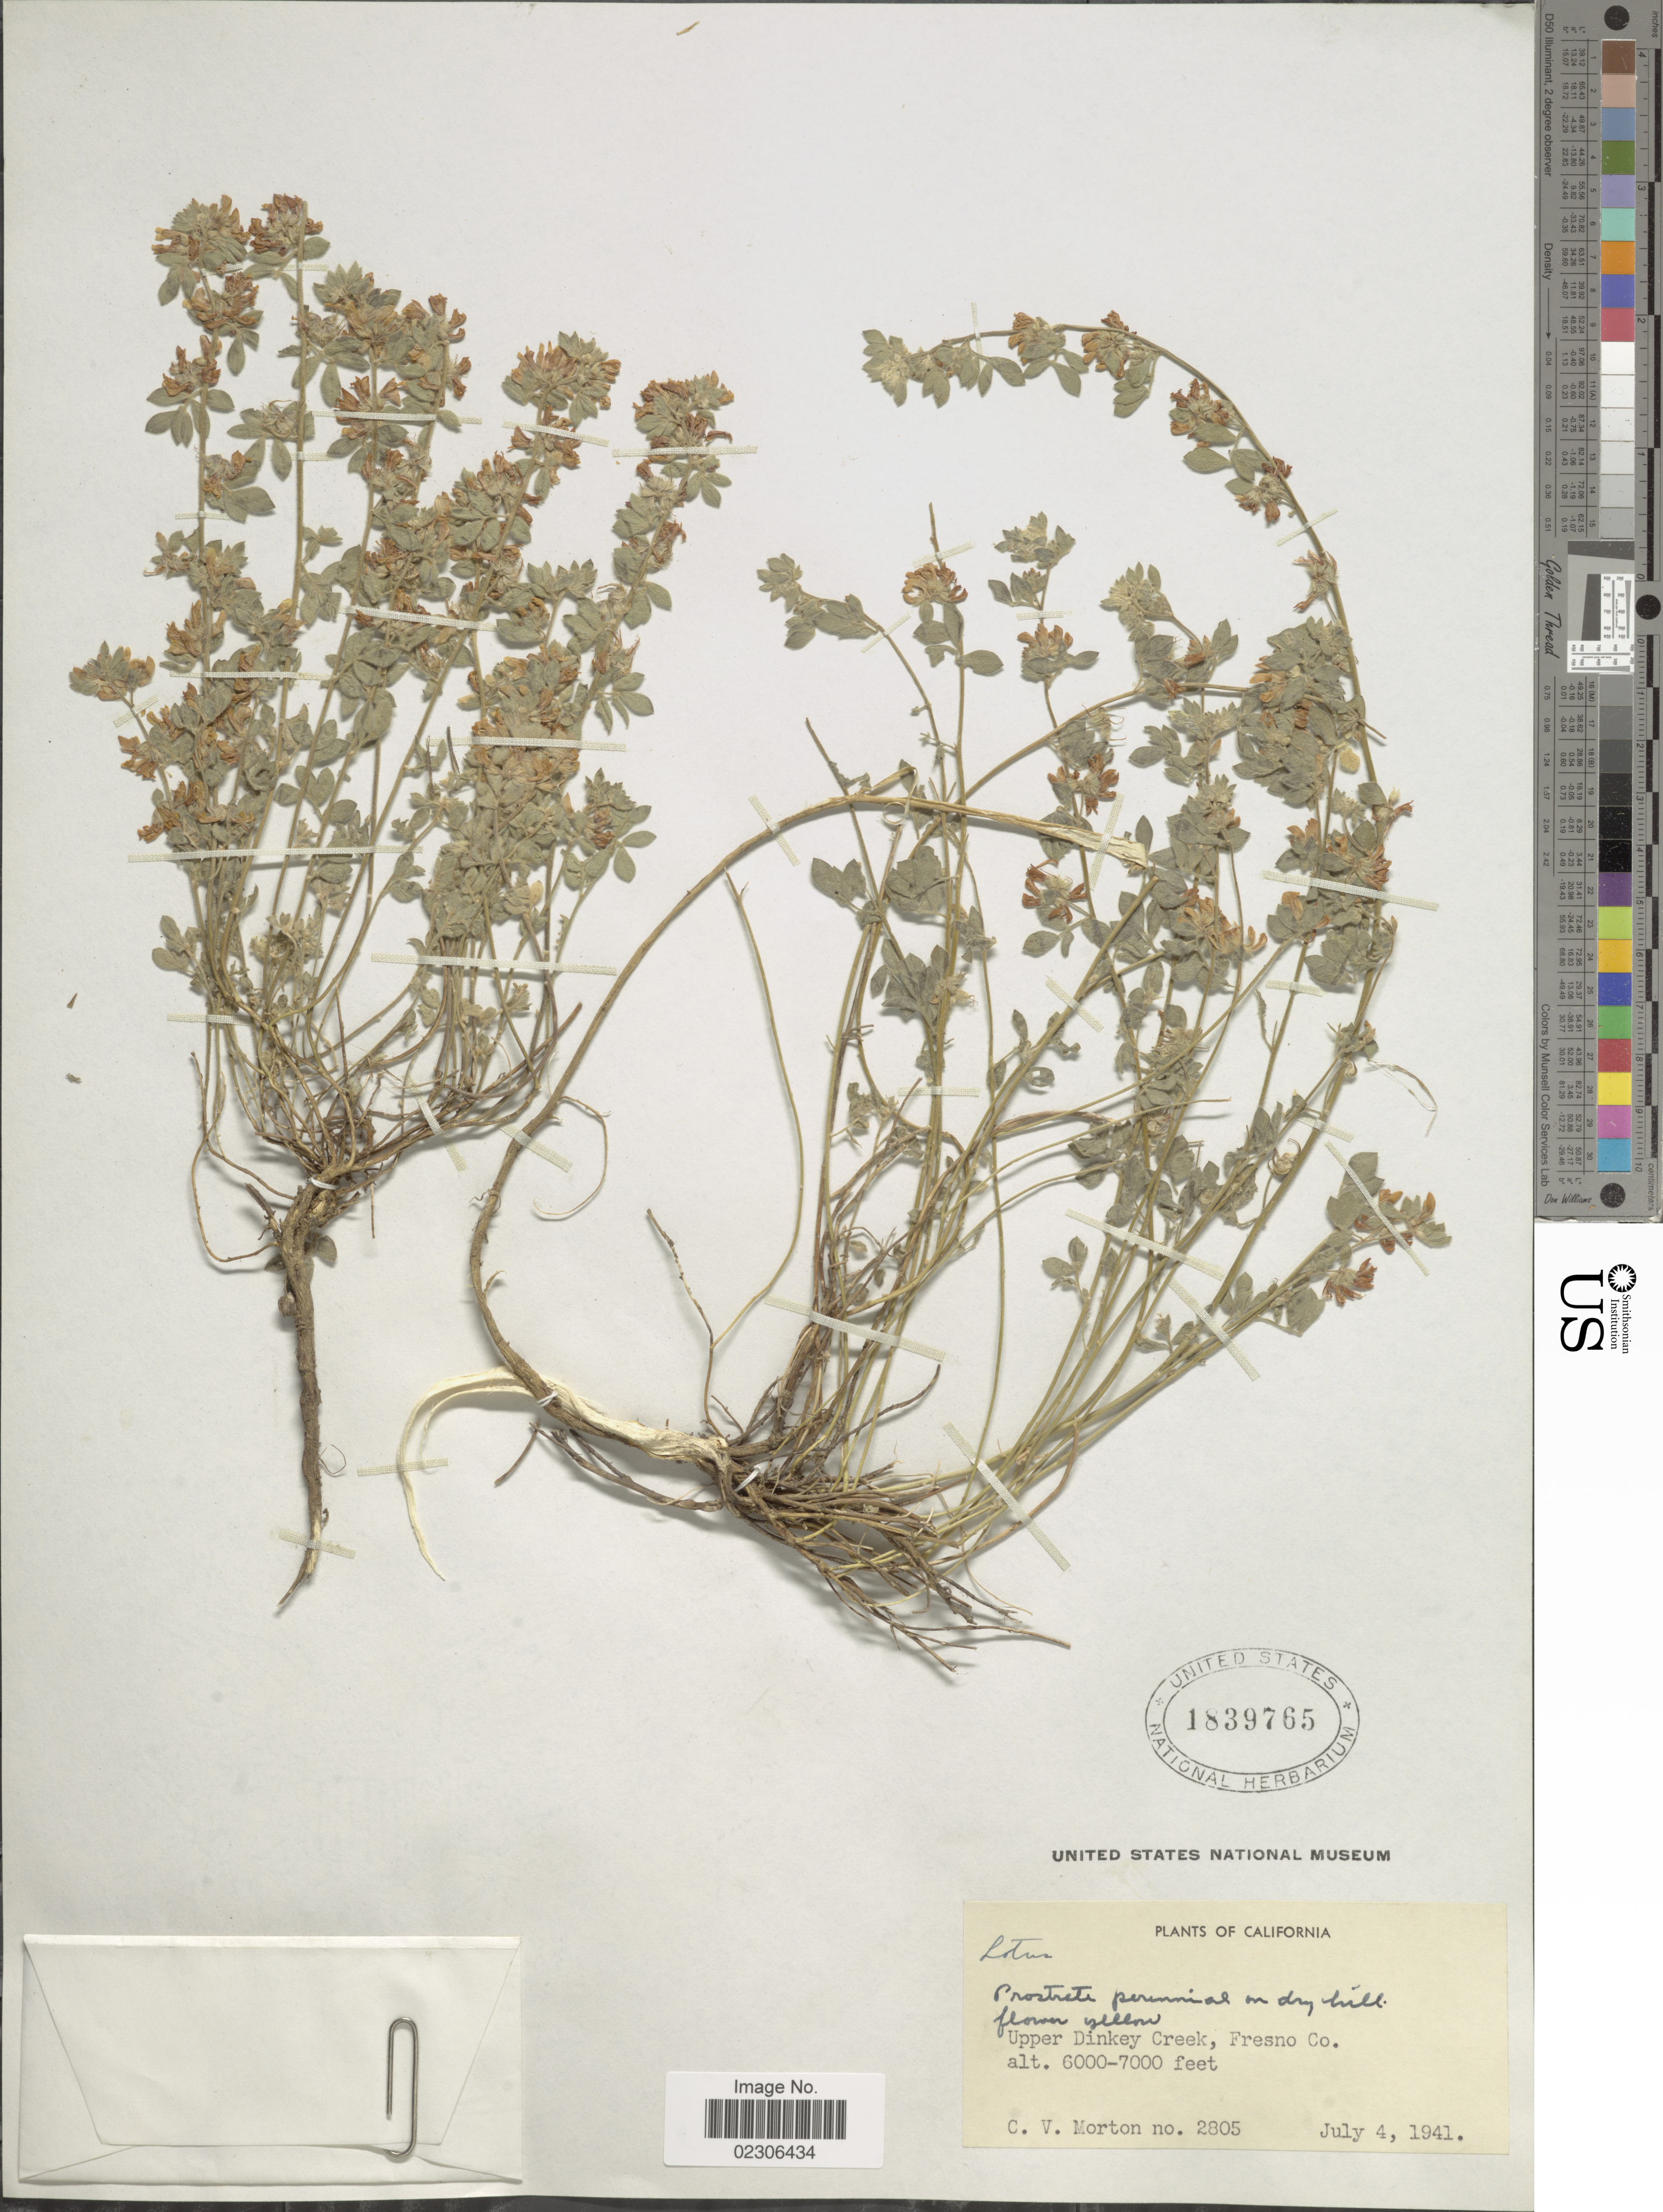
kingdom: Plantae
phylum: Tracheophyta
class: Magnoliopsida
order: Fabales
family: Fabaceae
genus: Acmispon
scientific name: Acmispon nevadensis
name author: (S. Watson) Brouillet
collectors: C. V. Morton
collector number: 2805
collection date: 1941-07-04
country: United States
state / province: California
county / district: Fresno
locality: Upper Dinkey Creek, Fresno Co.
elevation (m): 1829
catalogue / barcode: US 1839765